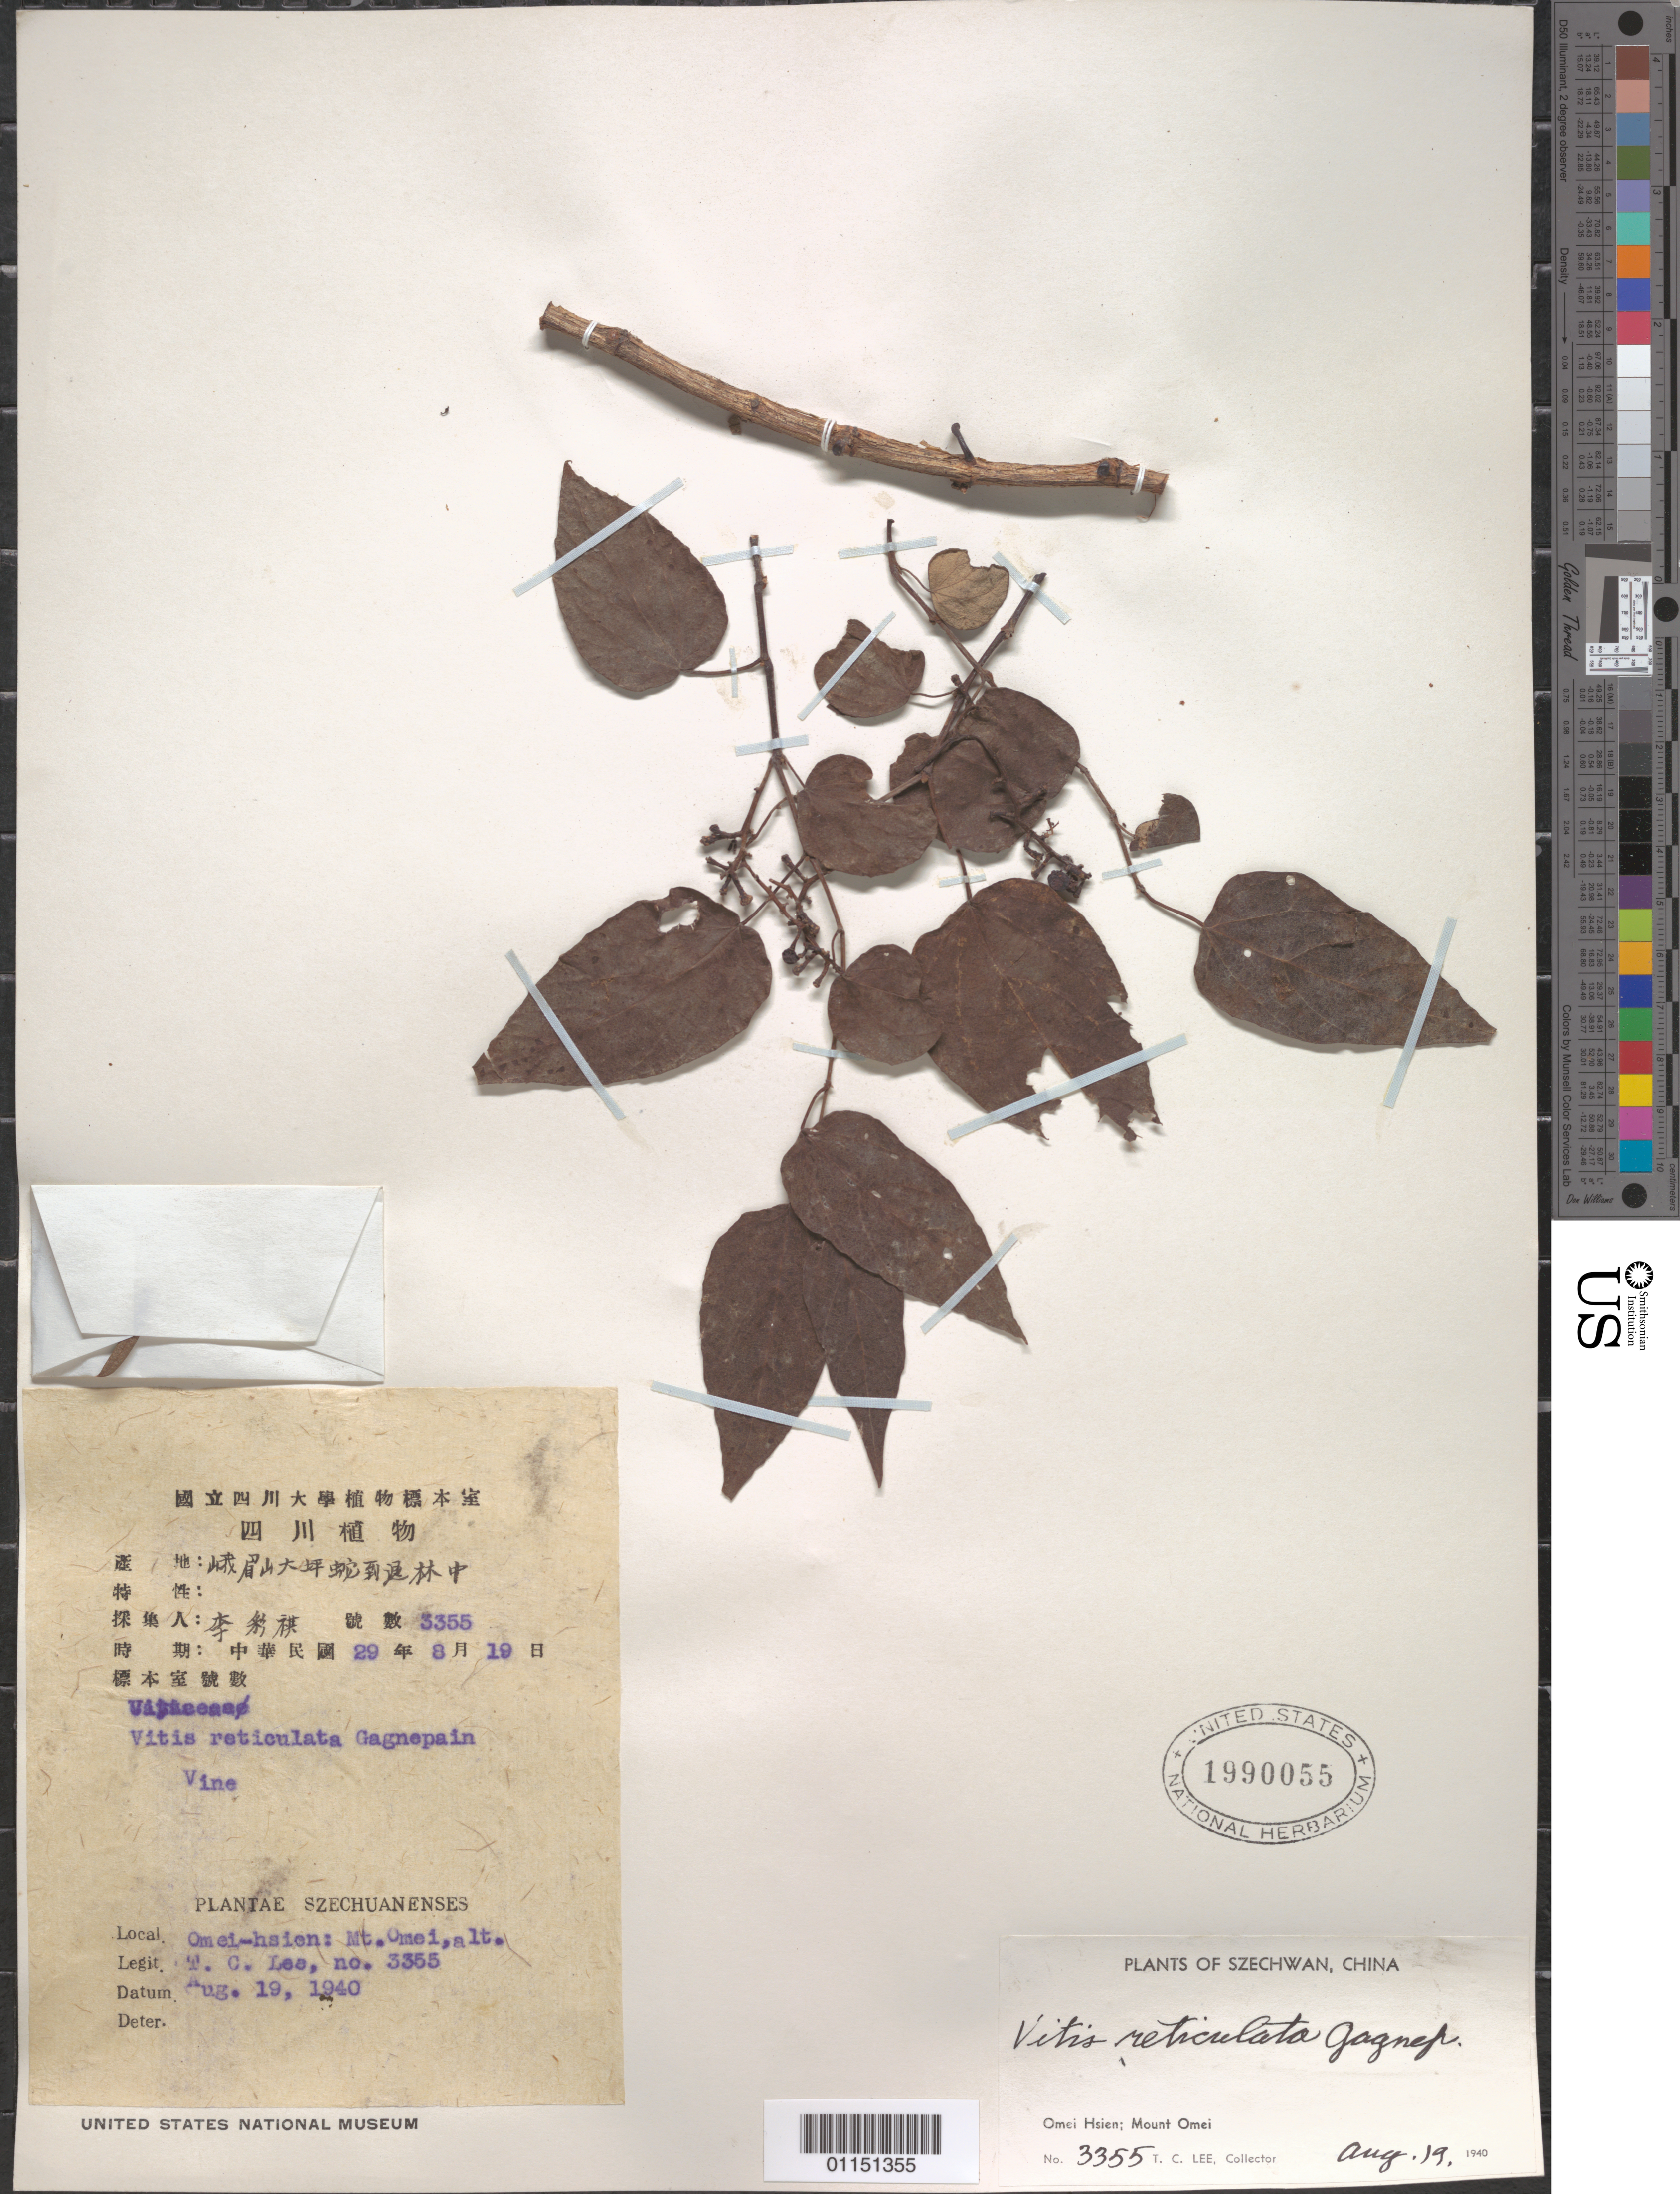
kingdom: Plantae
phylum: Tracheophyta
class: Magnoliopsida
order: Vitales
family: Vitaceae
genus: Vitis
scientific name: Vitis sp.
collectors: T. Lee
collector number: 3355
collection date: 1940-08-19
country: China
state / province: Sichuan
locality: Omei Hsien; Mt Omei.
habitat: Vine.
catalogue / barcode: US 1990055